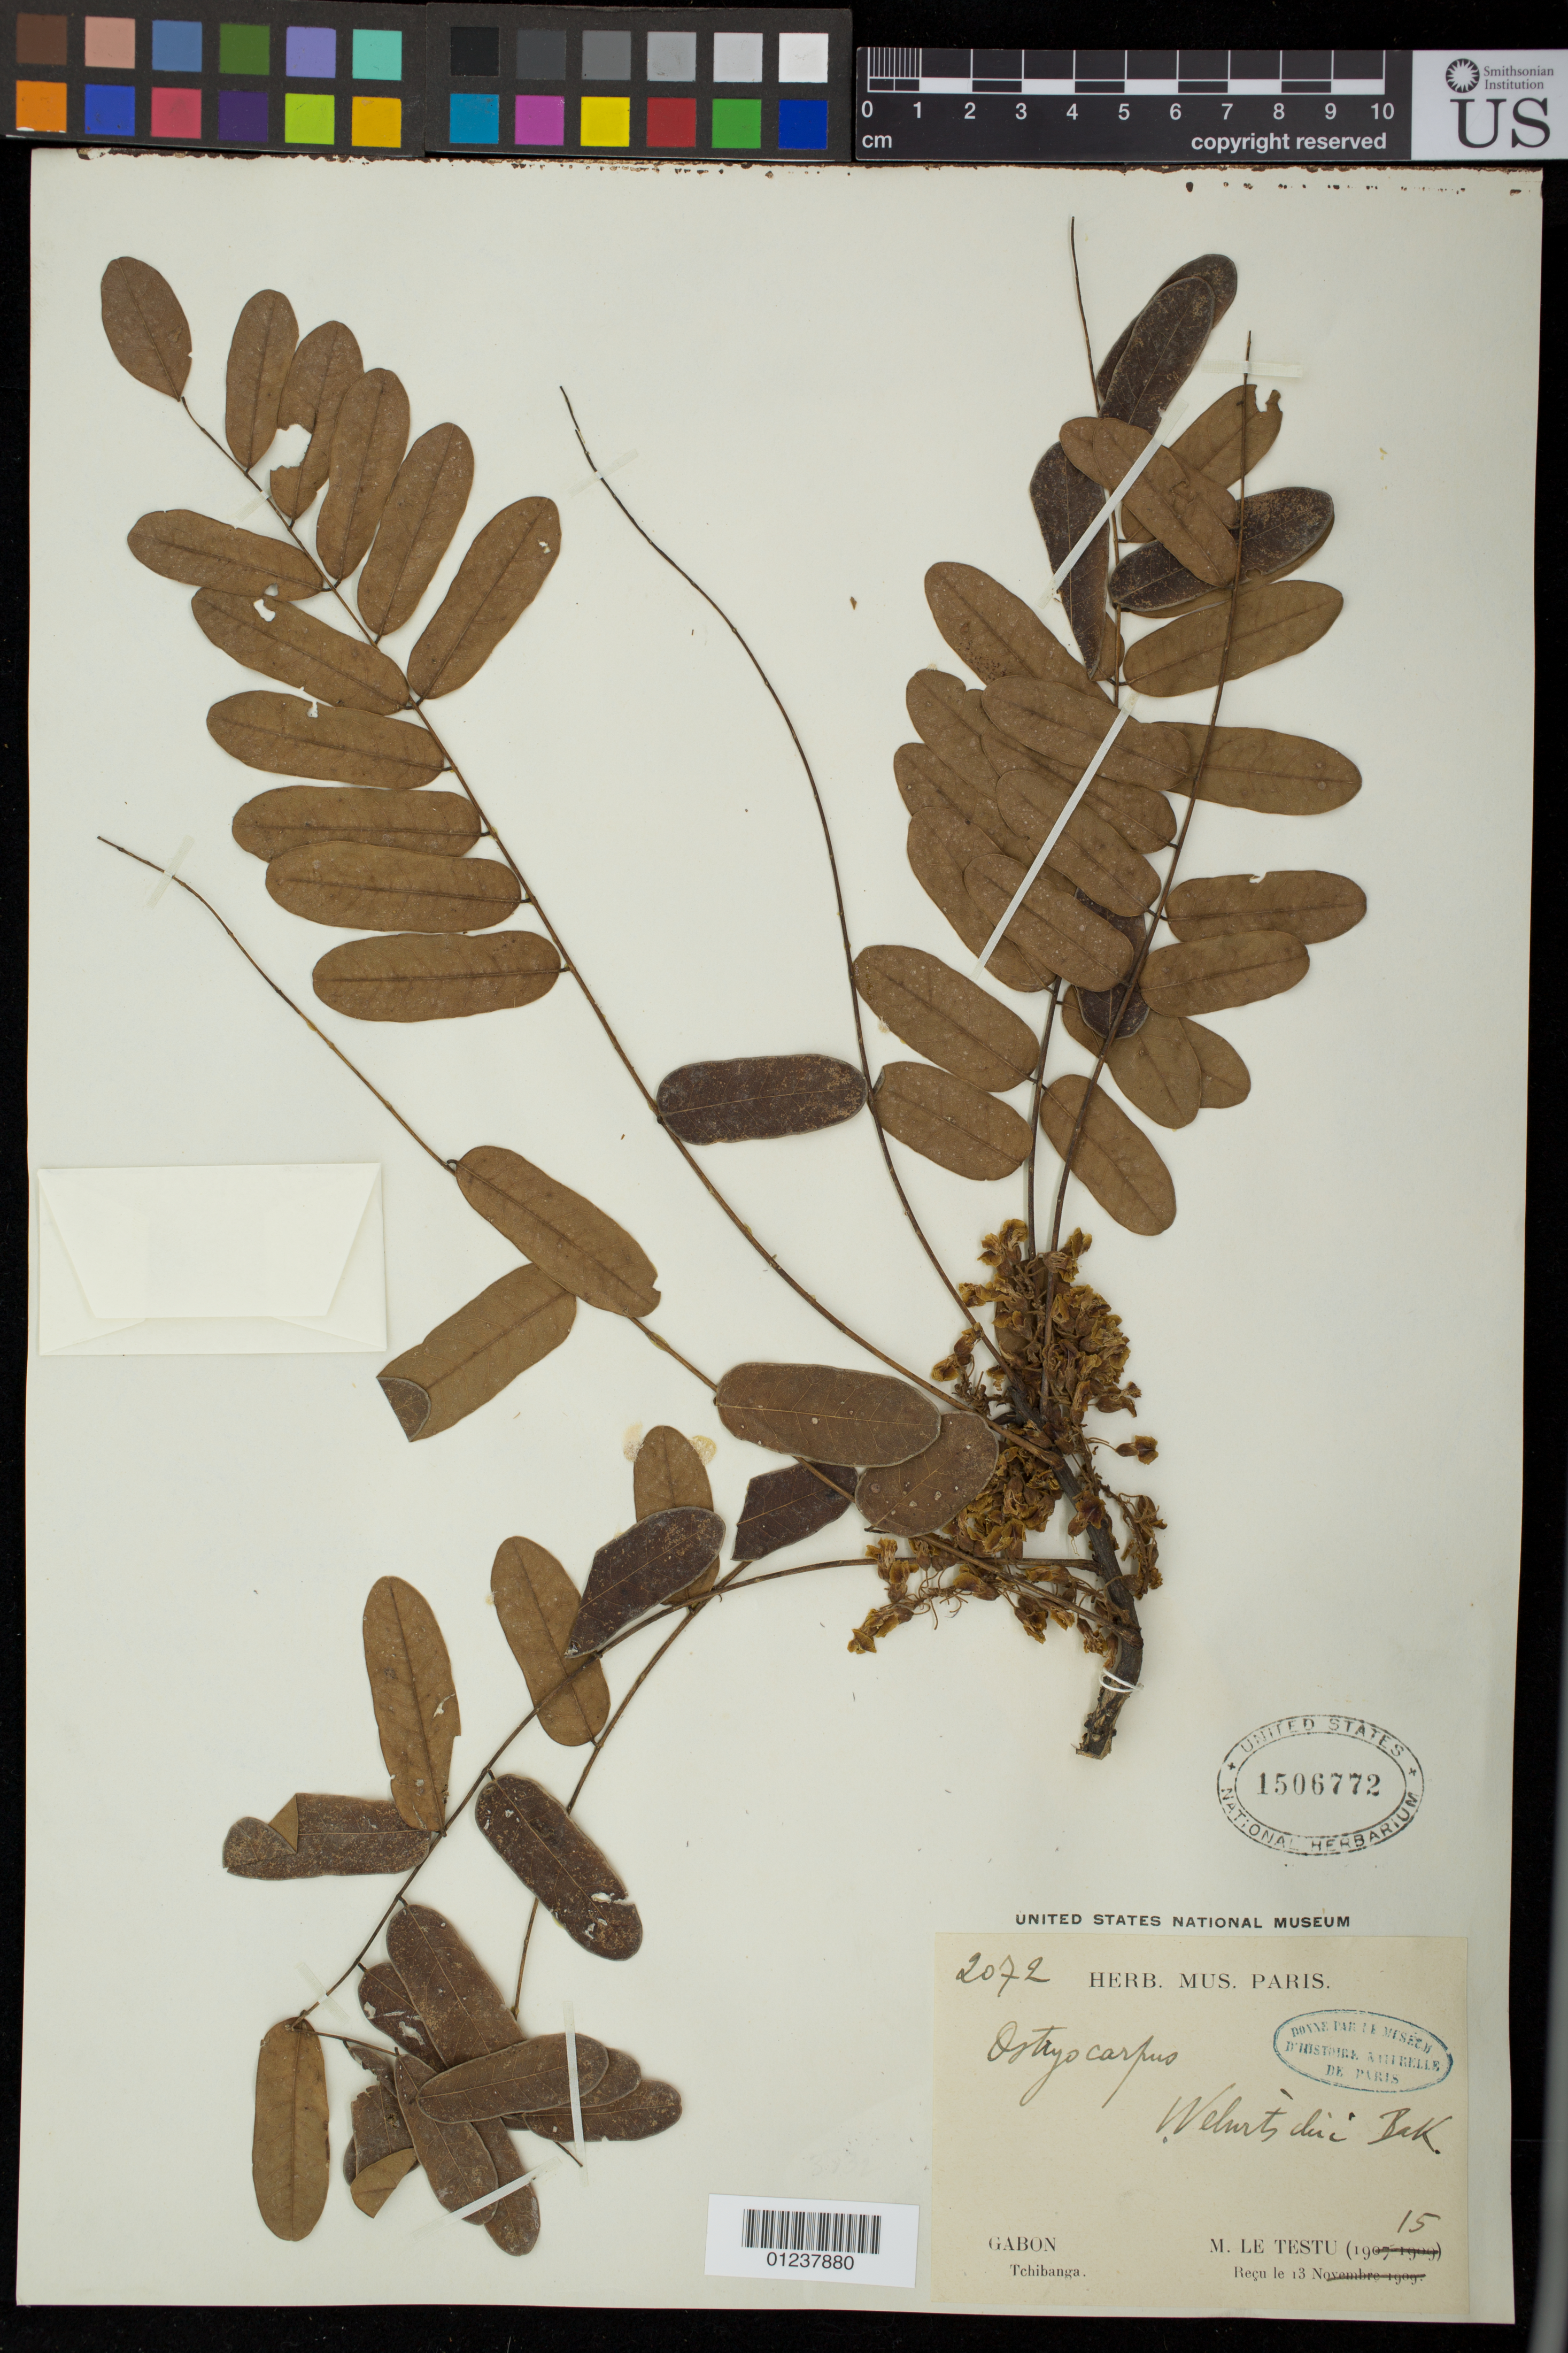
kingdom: Plantae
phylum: Tracheophyta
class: Magnoliopsida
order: Fabales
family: Fabaceae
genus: Ostryocarpus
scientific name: Ostryocarpus sp.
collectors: M. Le Testu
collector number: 2072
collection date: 1915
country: Gabon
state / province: Nyanga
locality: Tchibanga.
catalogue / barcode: US 1506772